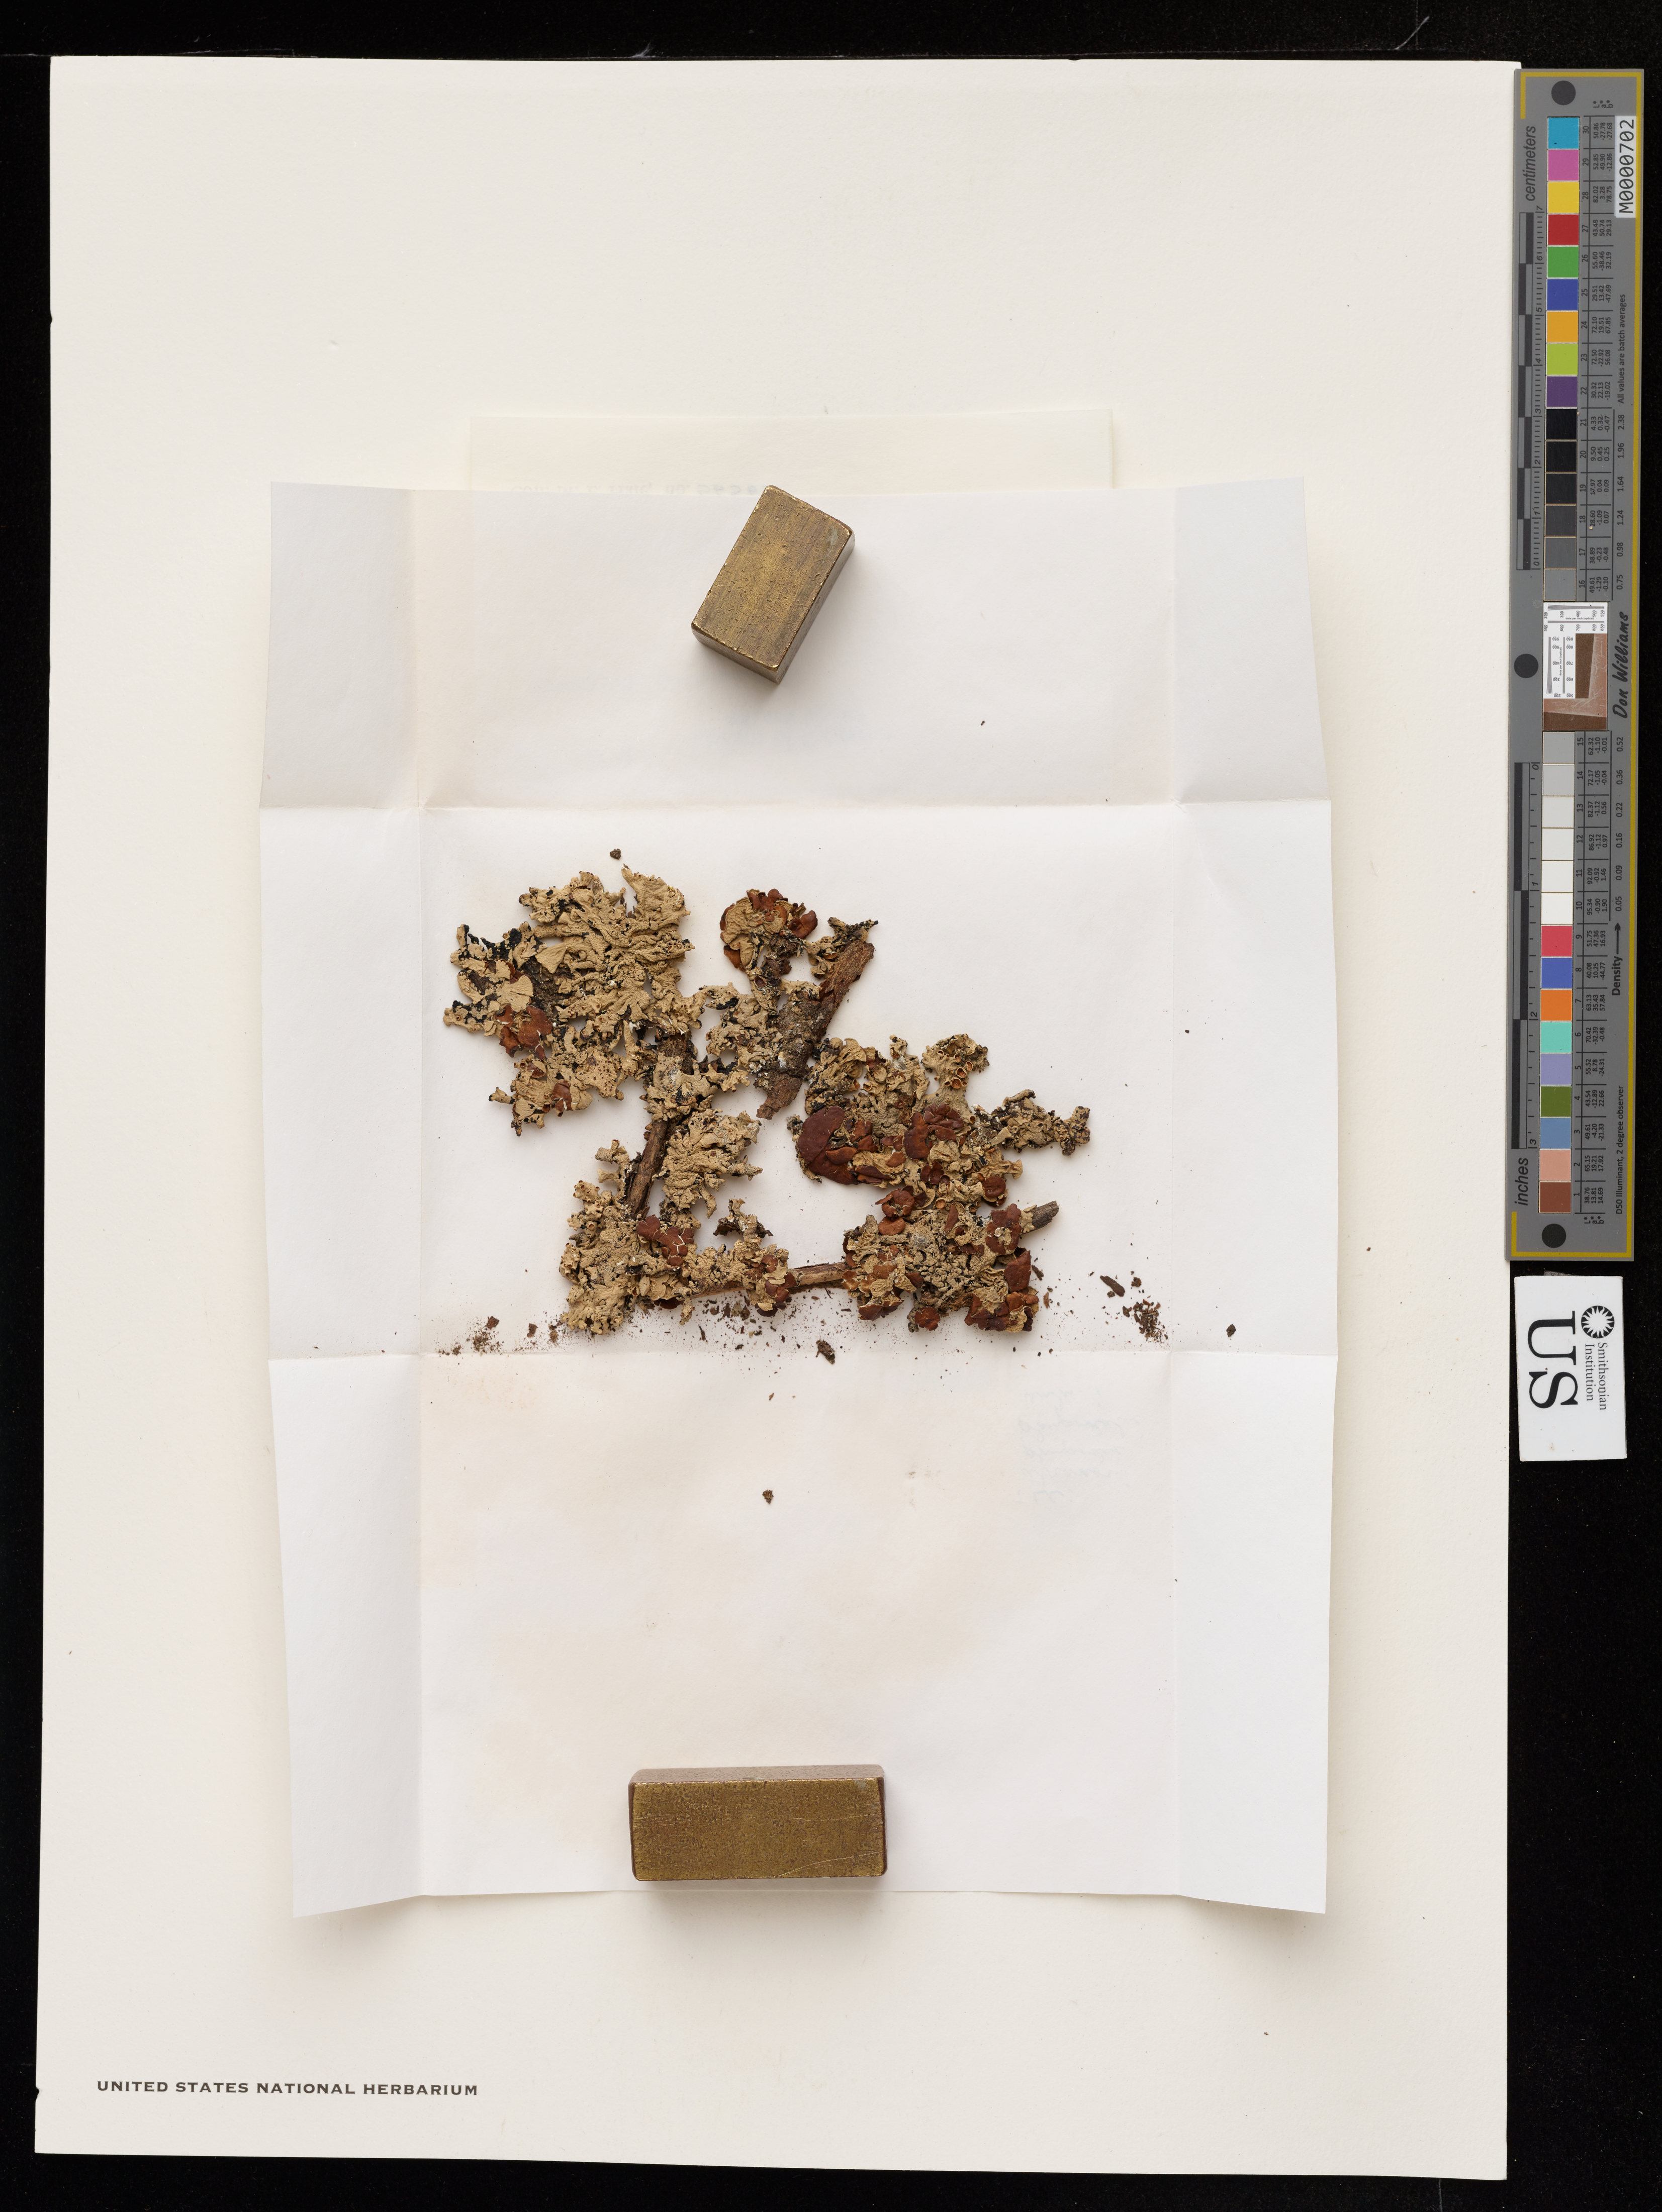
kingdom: Fungi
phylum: Ascomycota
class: Lecanoromycetes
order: Lecanorales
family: Parmeliaceae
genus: Hypogymnia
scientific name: Hypogymnia sierrae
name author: L.H. Pike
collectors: M. Hale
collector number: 56561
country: United States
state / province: California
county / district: Tulare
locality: Balch mt. home park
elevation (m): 0